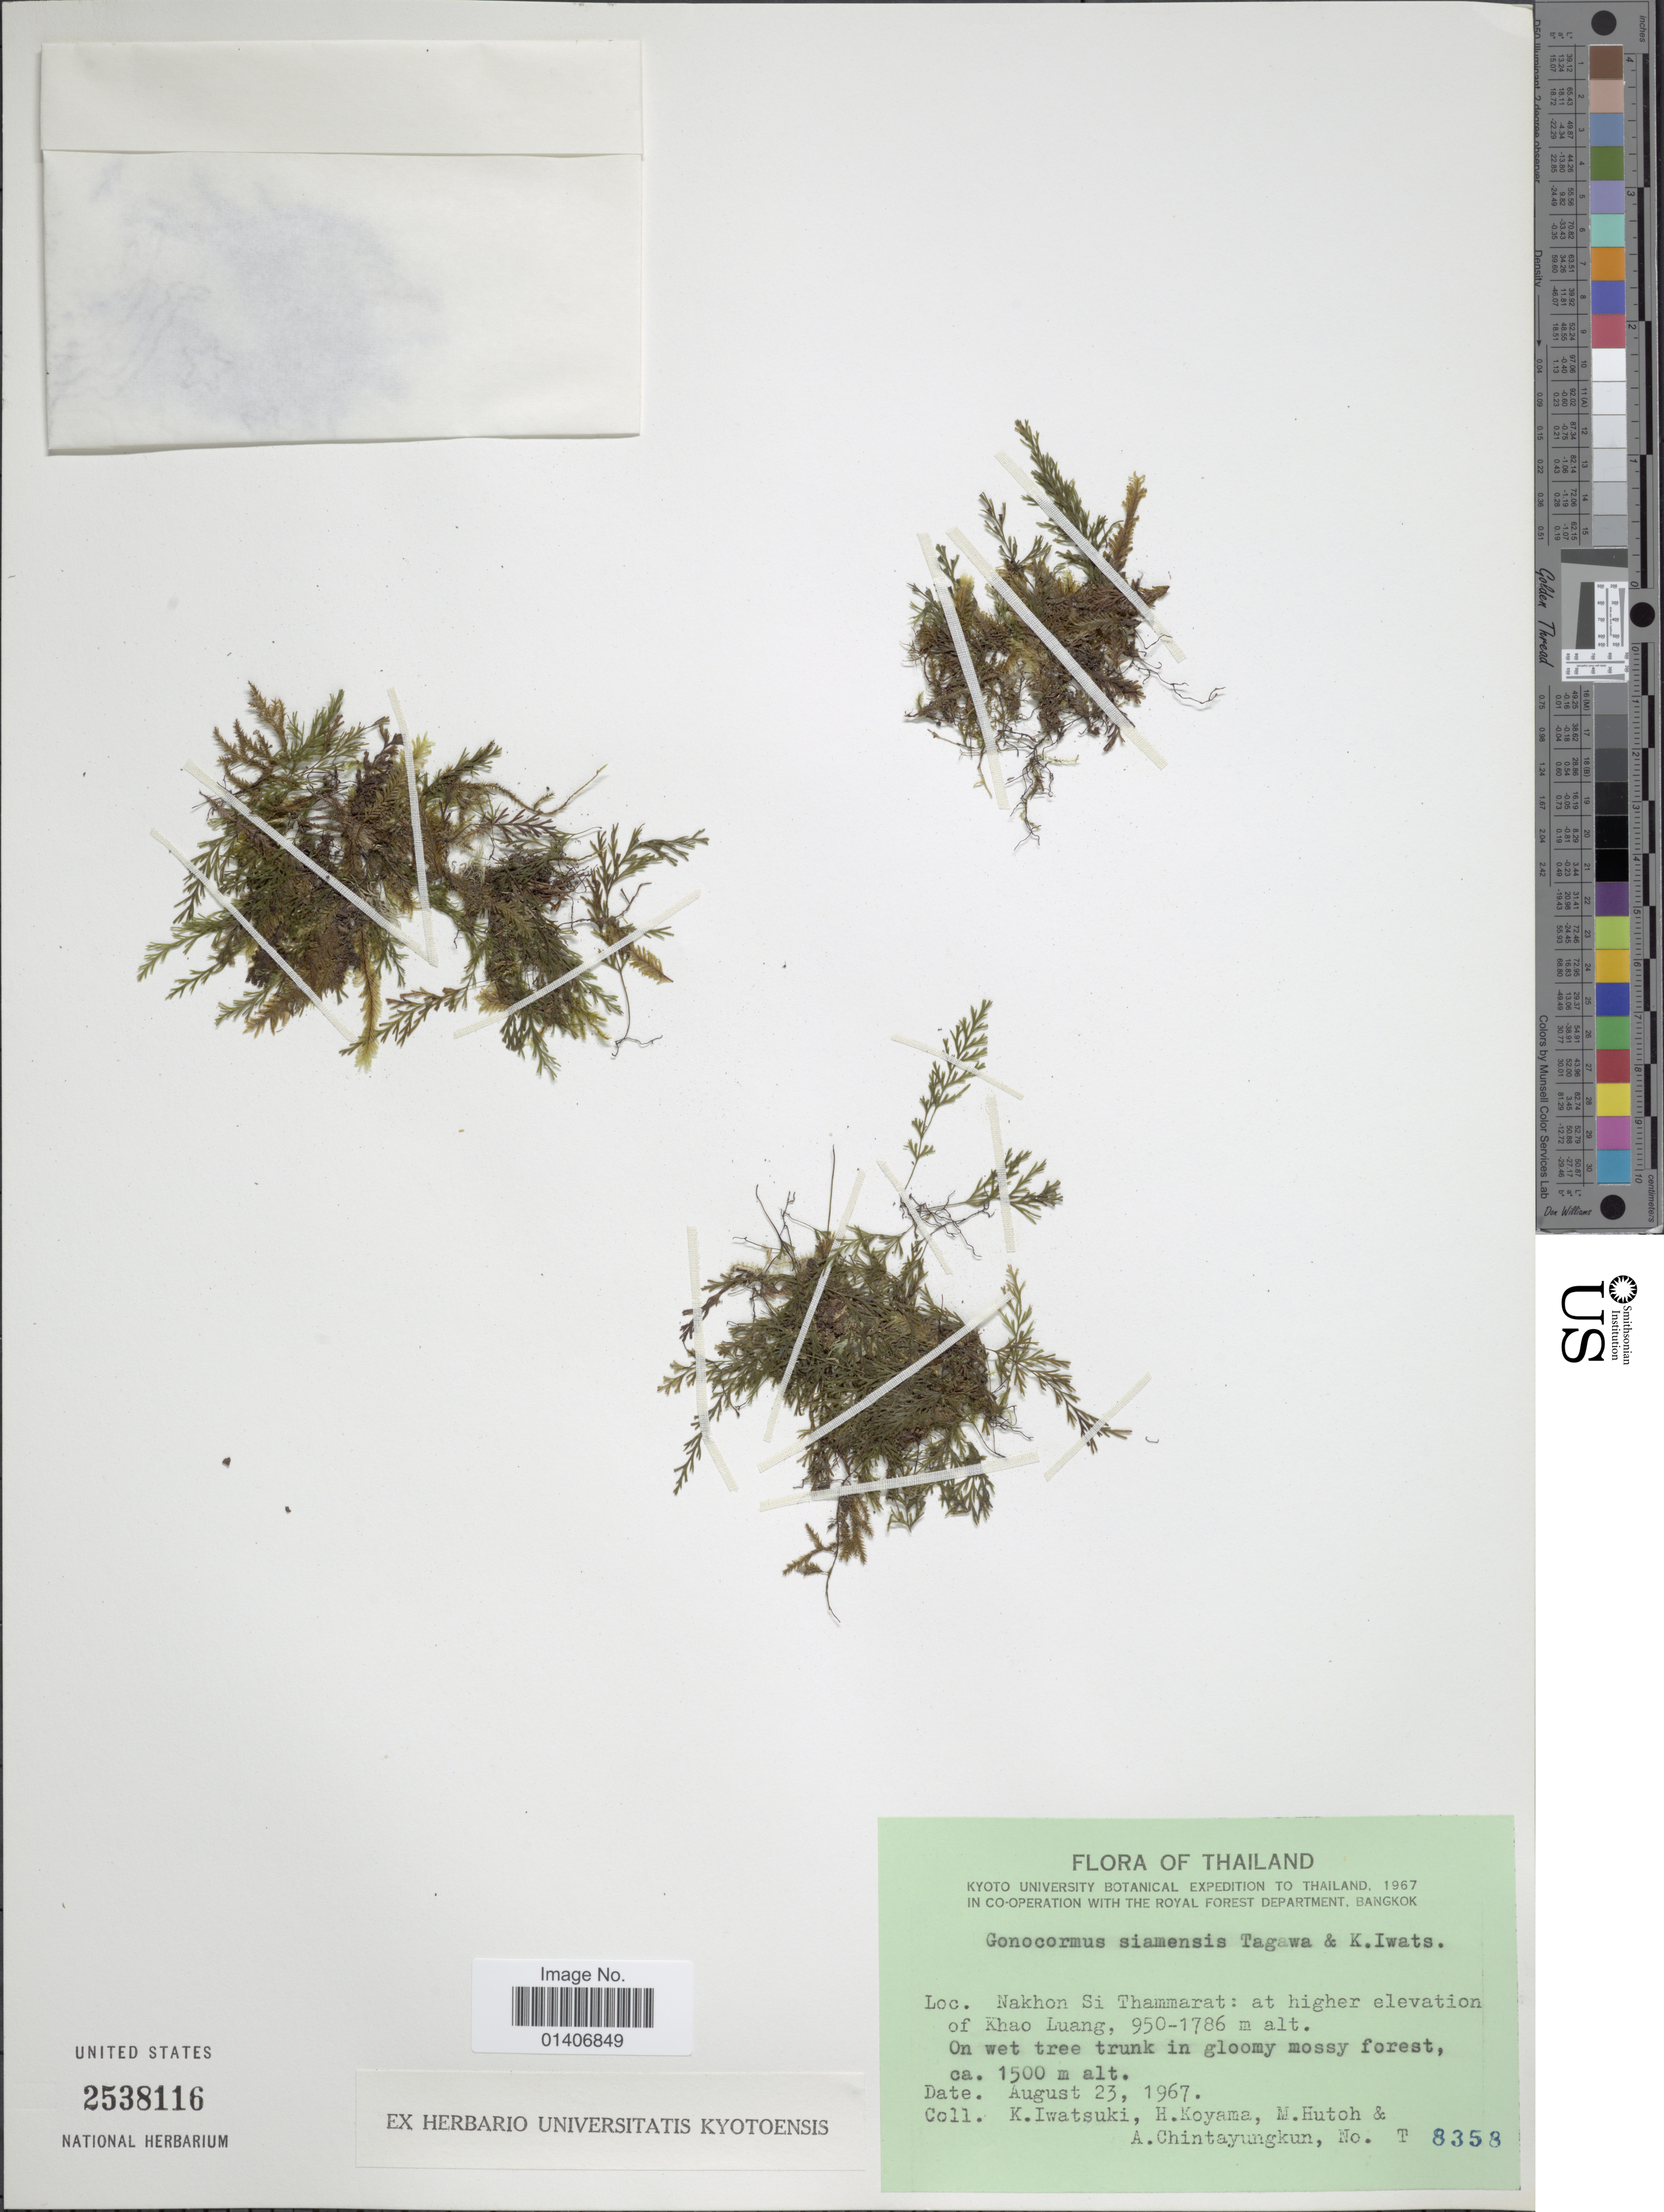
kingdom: Plantae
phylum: Tracheophyta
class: Polypodiopsida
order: Hymenophyllales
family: Hymenophyllaceae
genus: Abrodictyum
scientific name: Abrodictyum setaceum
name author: (Bosch) Ebihara & K. Iwats.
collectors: K. Iwatsuki, H. Koyama, M. Hutoh & A. Chintayungkun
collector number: T 8358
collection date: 1967-08-23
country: Thailand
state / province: Nakhon Si Thammarat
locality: At higher elevation of Khao Luang, 950-1786 m alt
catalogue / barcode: US 2538116